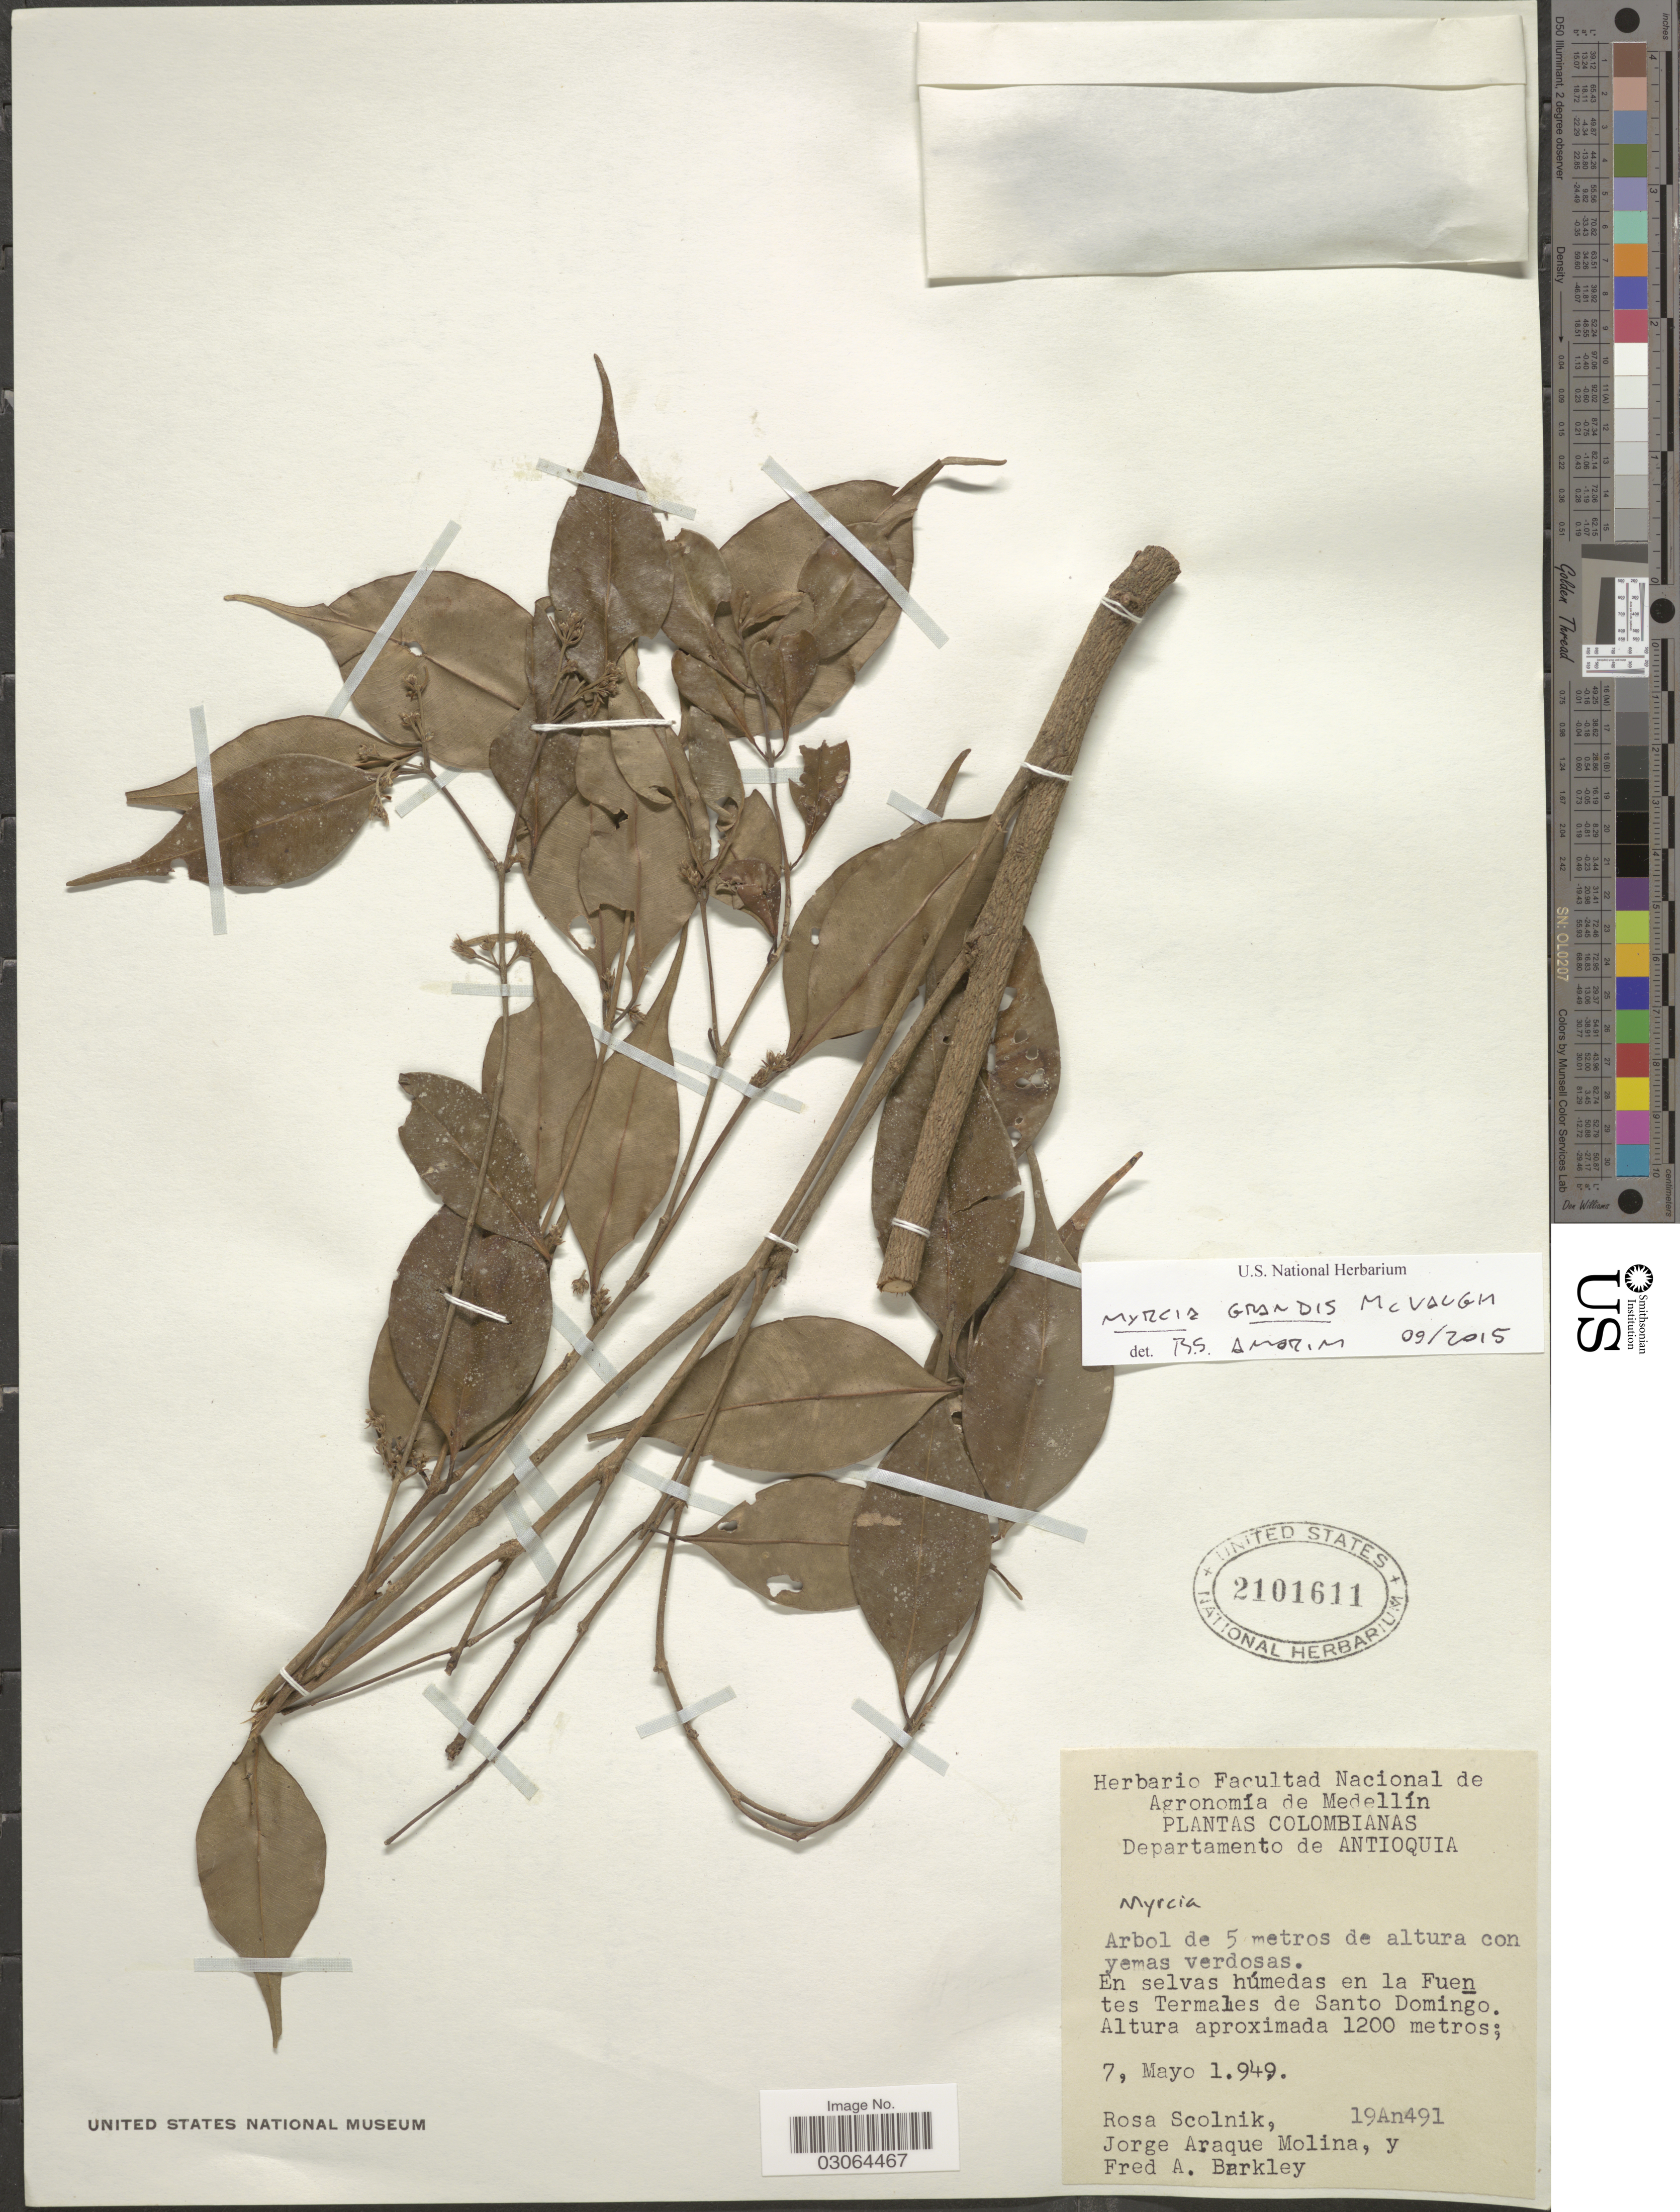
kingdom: Plantae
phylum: Tracheophyta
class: Magnoliopsida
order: Myrtales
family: Myrtaceae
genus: Myrcia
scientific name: Myrcia grandis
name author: McVaugh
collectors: R. Scolnik, J. A. Molina & F. A. Barkley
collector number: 19An491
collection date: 1949-05-07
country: Colombia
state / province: Antioquia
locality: Departamento de Antioquia, En selvas húmedas en la Fuentes Termales de Santo Domingo.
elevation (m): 1200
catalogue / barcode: US 2101611